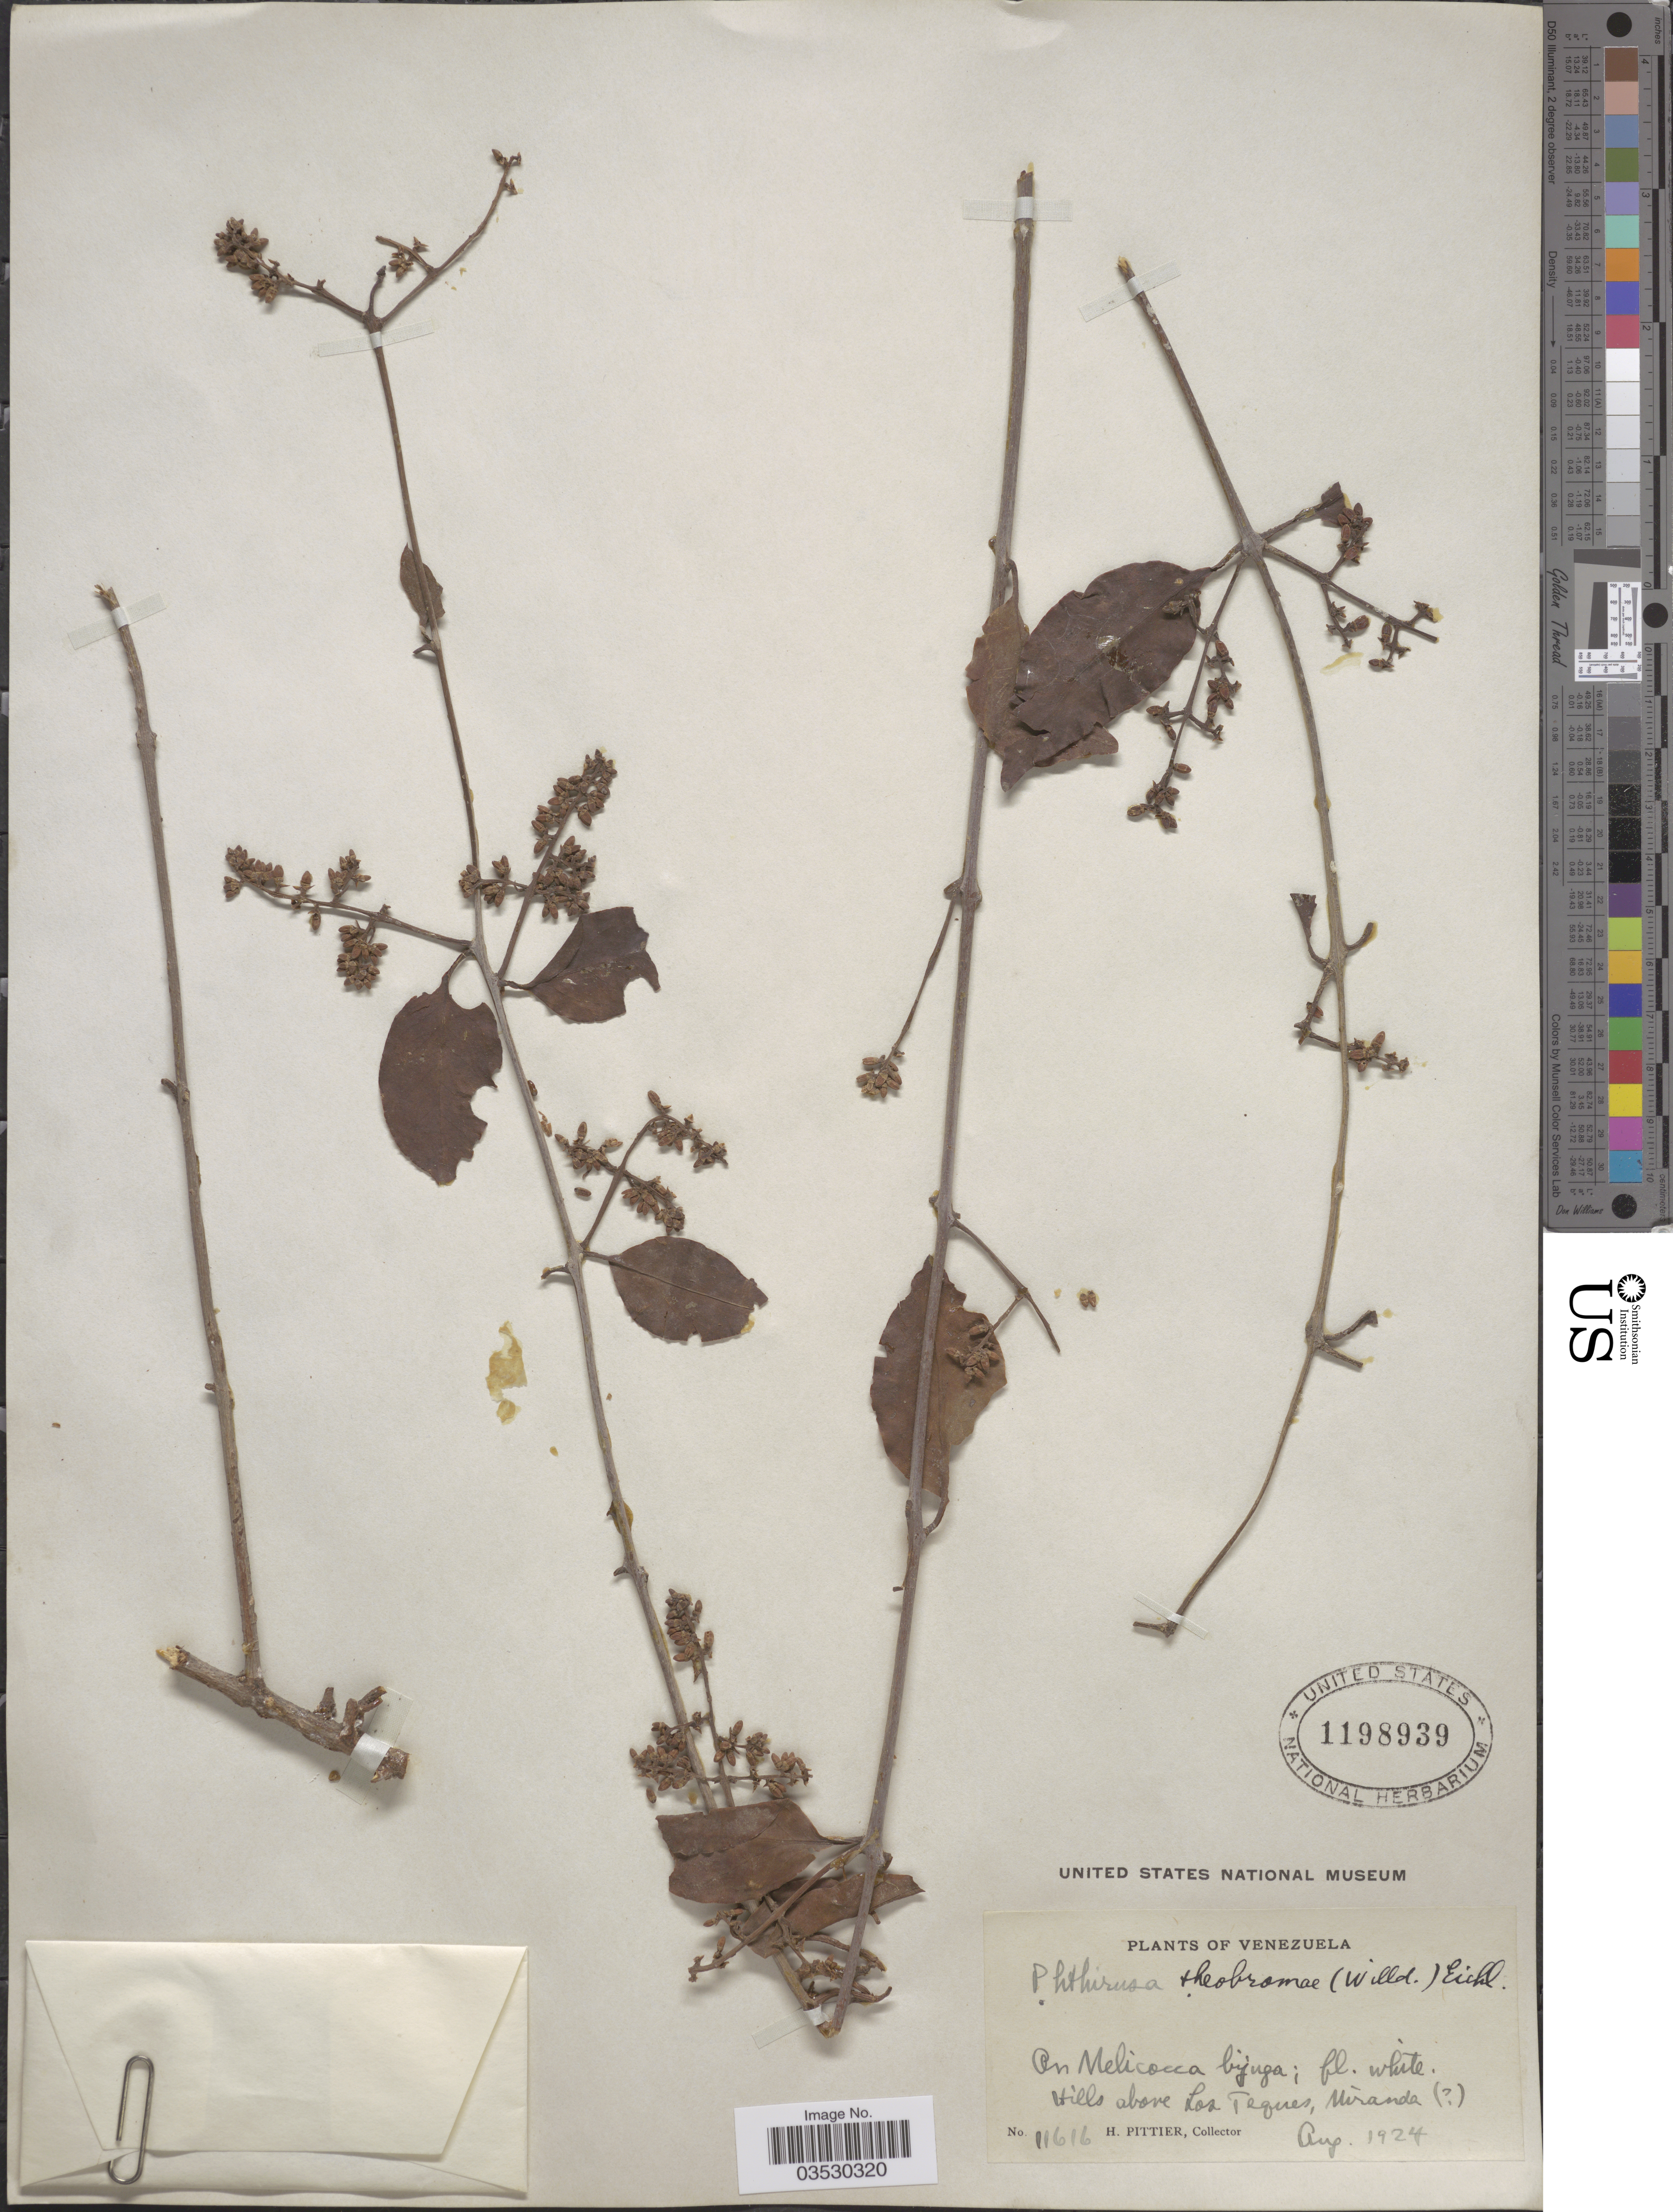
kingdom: Plantae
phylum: Tracheophyta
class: Magnoliopsida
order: Santalales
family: Loranthaceae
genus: Struthanthus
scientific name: Struthanthus aduncus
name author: (G. Mey.) G. Don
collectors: H. F. Pittier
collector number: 11616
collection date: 1924-08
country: Venezuela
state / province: Miranda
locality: Hills above Los Teques.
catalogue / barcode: US 1198939